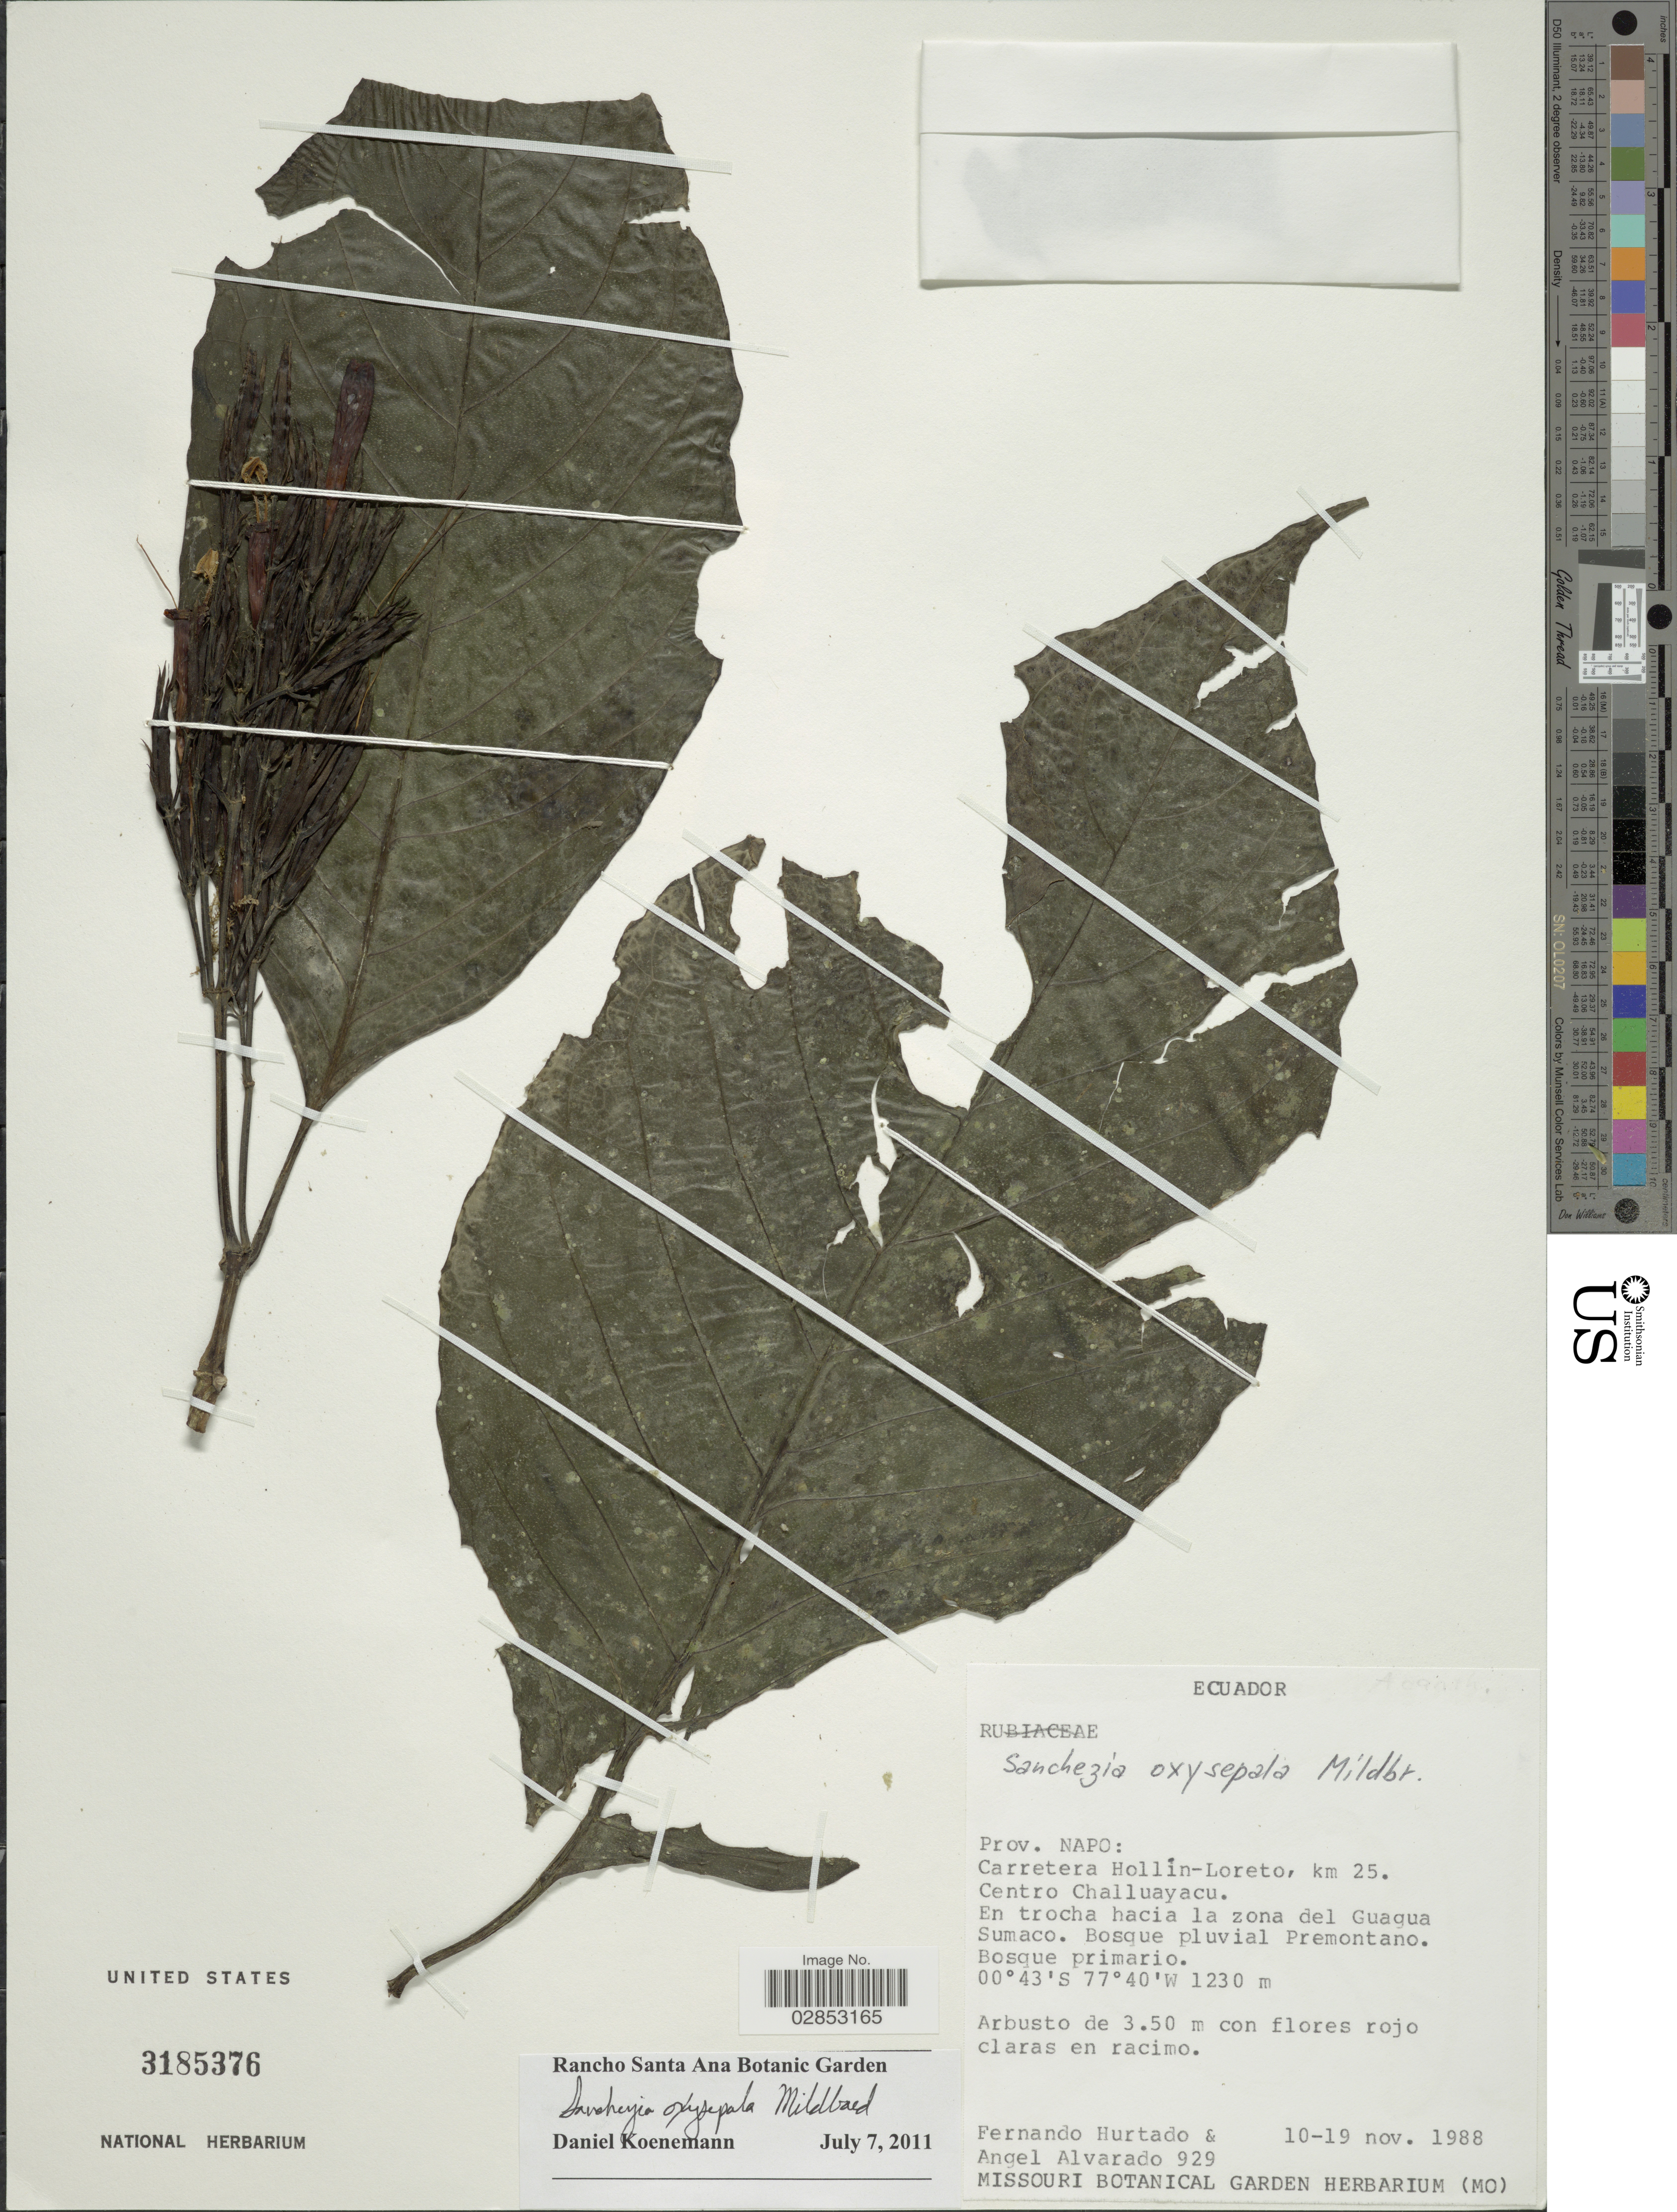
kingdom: Plantae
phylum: Tracheophyta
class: Magnoliopsida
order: Lamiales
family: Acanthaceae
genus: Sanchezia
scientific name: Sanchezia longiflora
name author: (Hook. f.) Hook. f. ex Planch.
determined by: Azevedo, Igor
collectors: F. Hurtado & A. Alvarado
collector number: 929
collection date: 1988-11-10/1988-11-19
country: Ecuador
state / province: Napo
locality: Carretera Hollin-Loreto, km 25 Centro Challuayacu, En Trocha hacia la zona del Guagua Sumaco.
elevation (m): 1230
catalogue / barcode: US 3185376